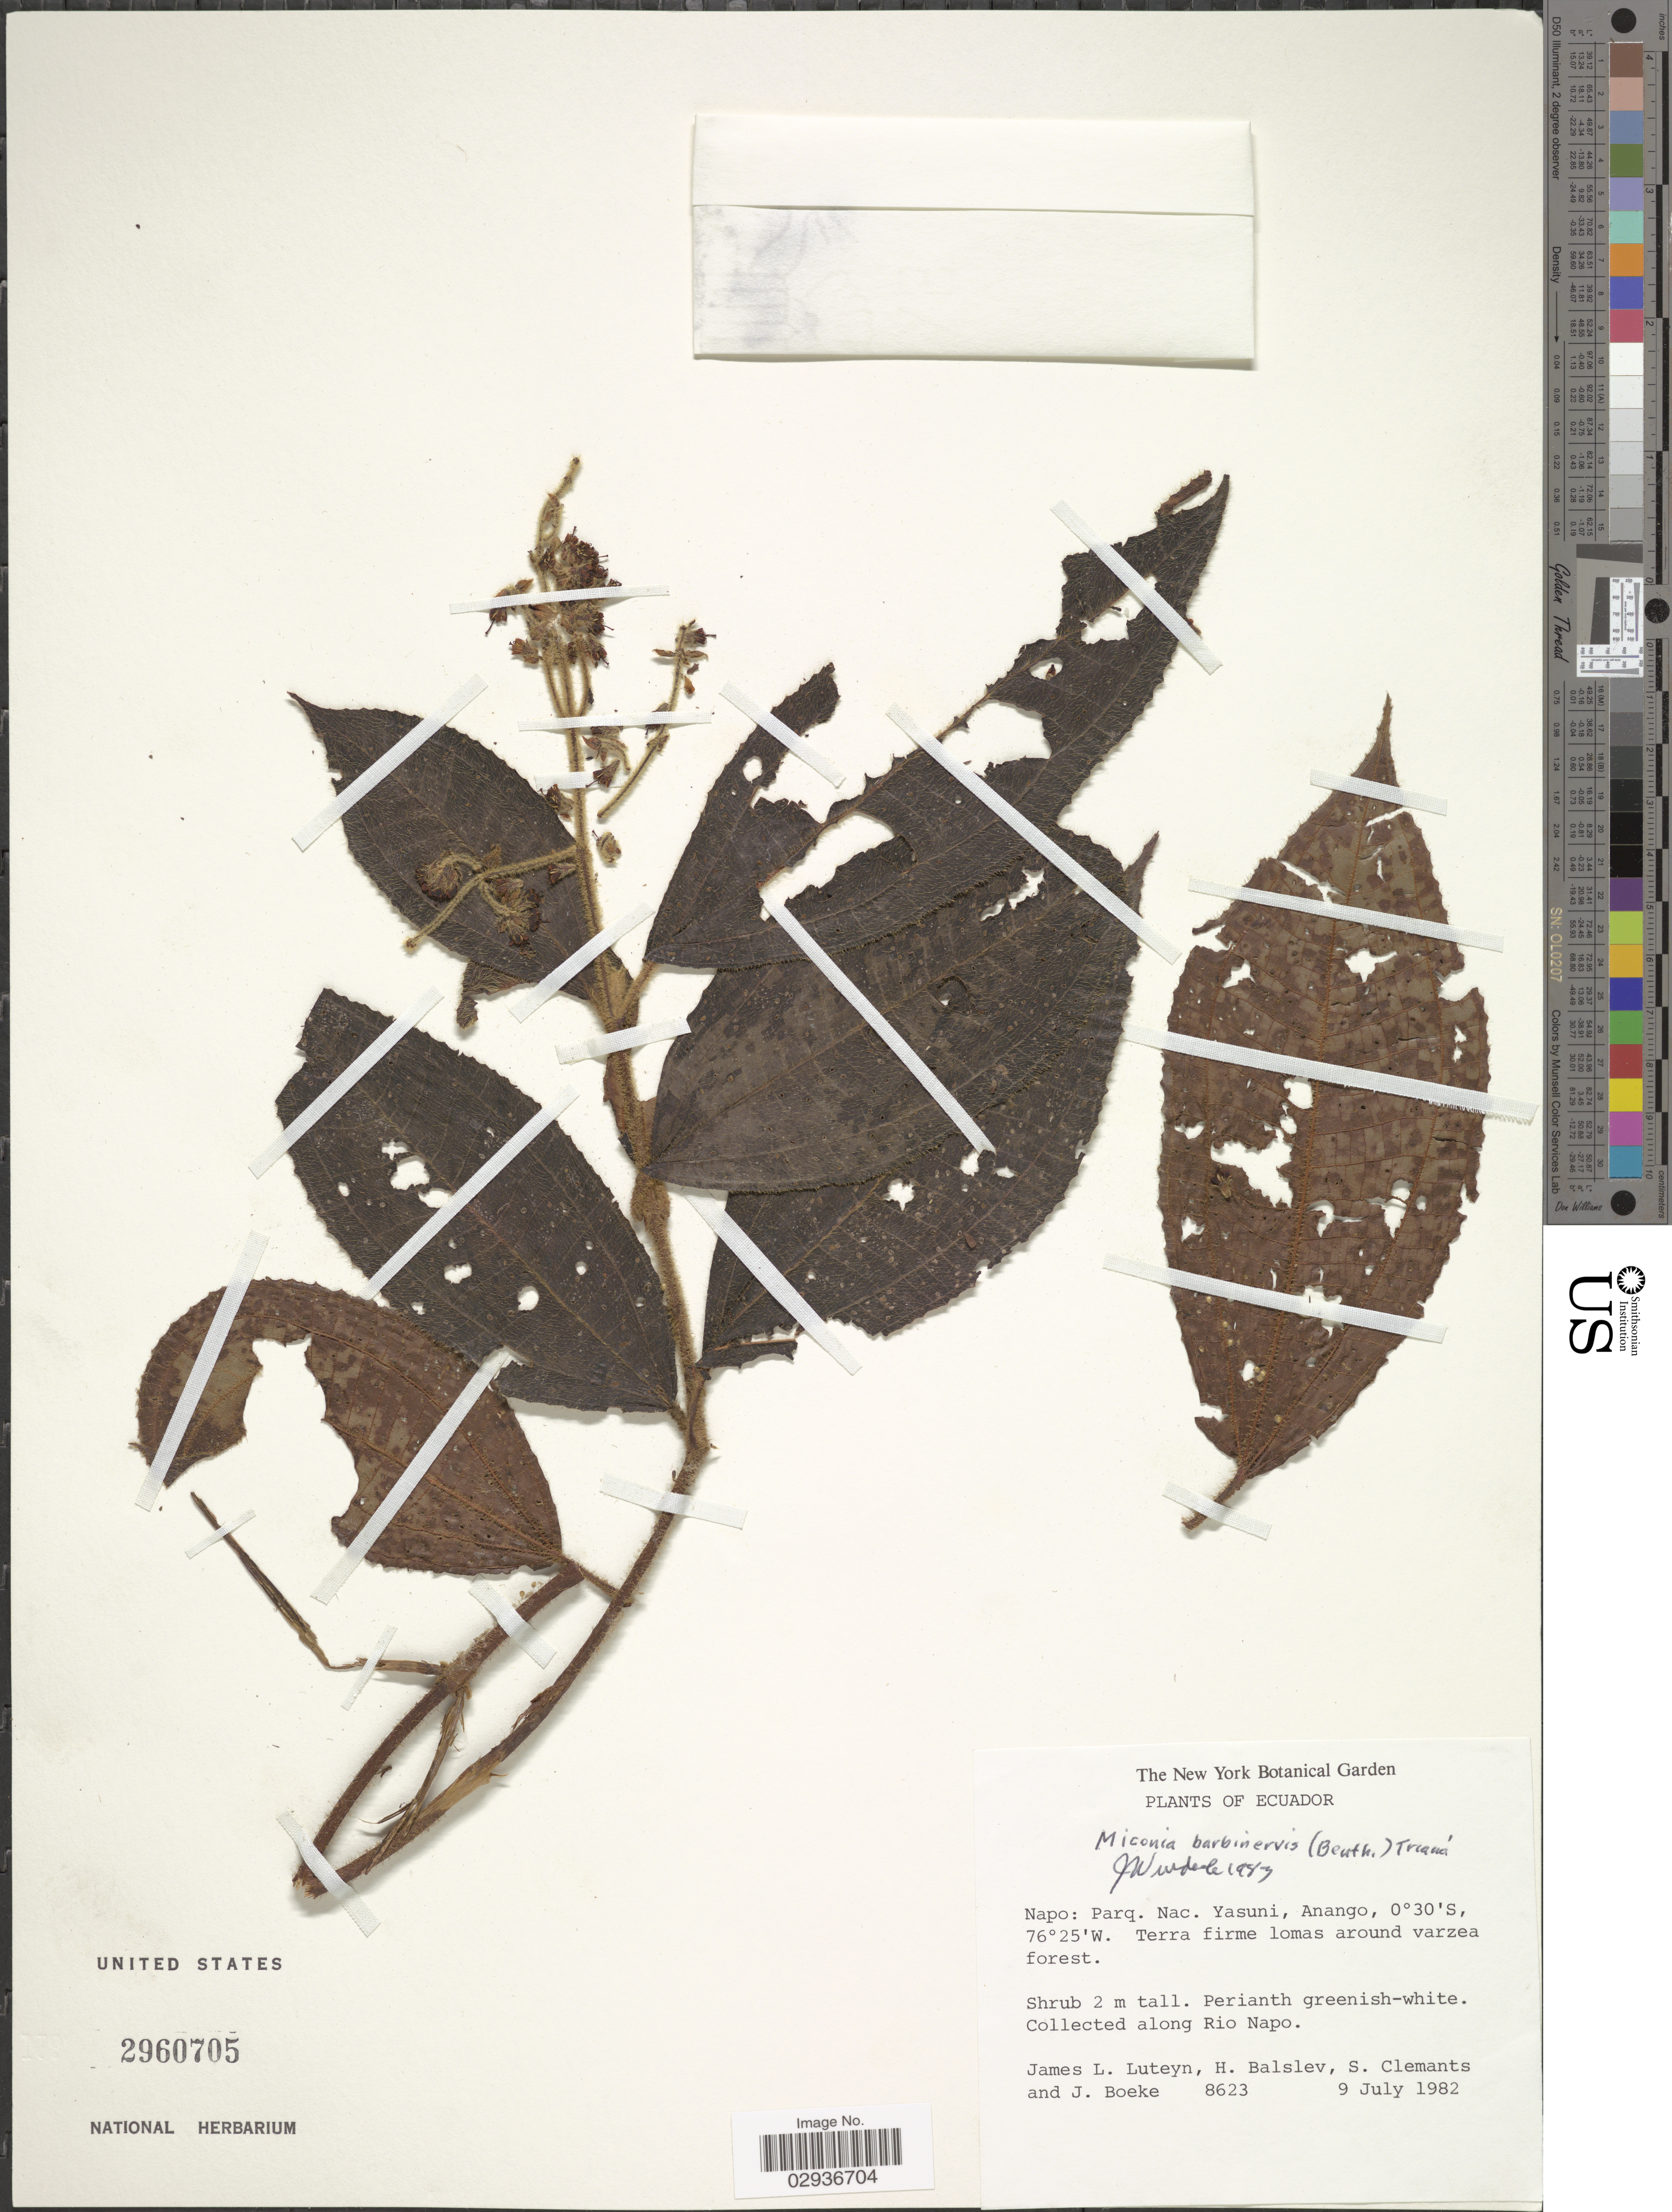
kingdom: Plantae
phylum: Tracheophyta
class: Magnoliopsida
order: Myrtales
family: Melastomataceae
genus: Miconia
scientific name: Miconia barbinervis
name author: (Benth.) Triana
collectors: J. Luteyn, H. Balslev, S. Clemants & J. Boeke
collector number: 8623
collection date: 1982-07-09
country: Ecuador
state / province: Napo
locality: Parq. Nac. Yasuni, Anango. along Rio Napo.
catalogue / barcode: US 2960705